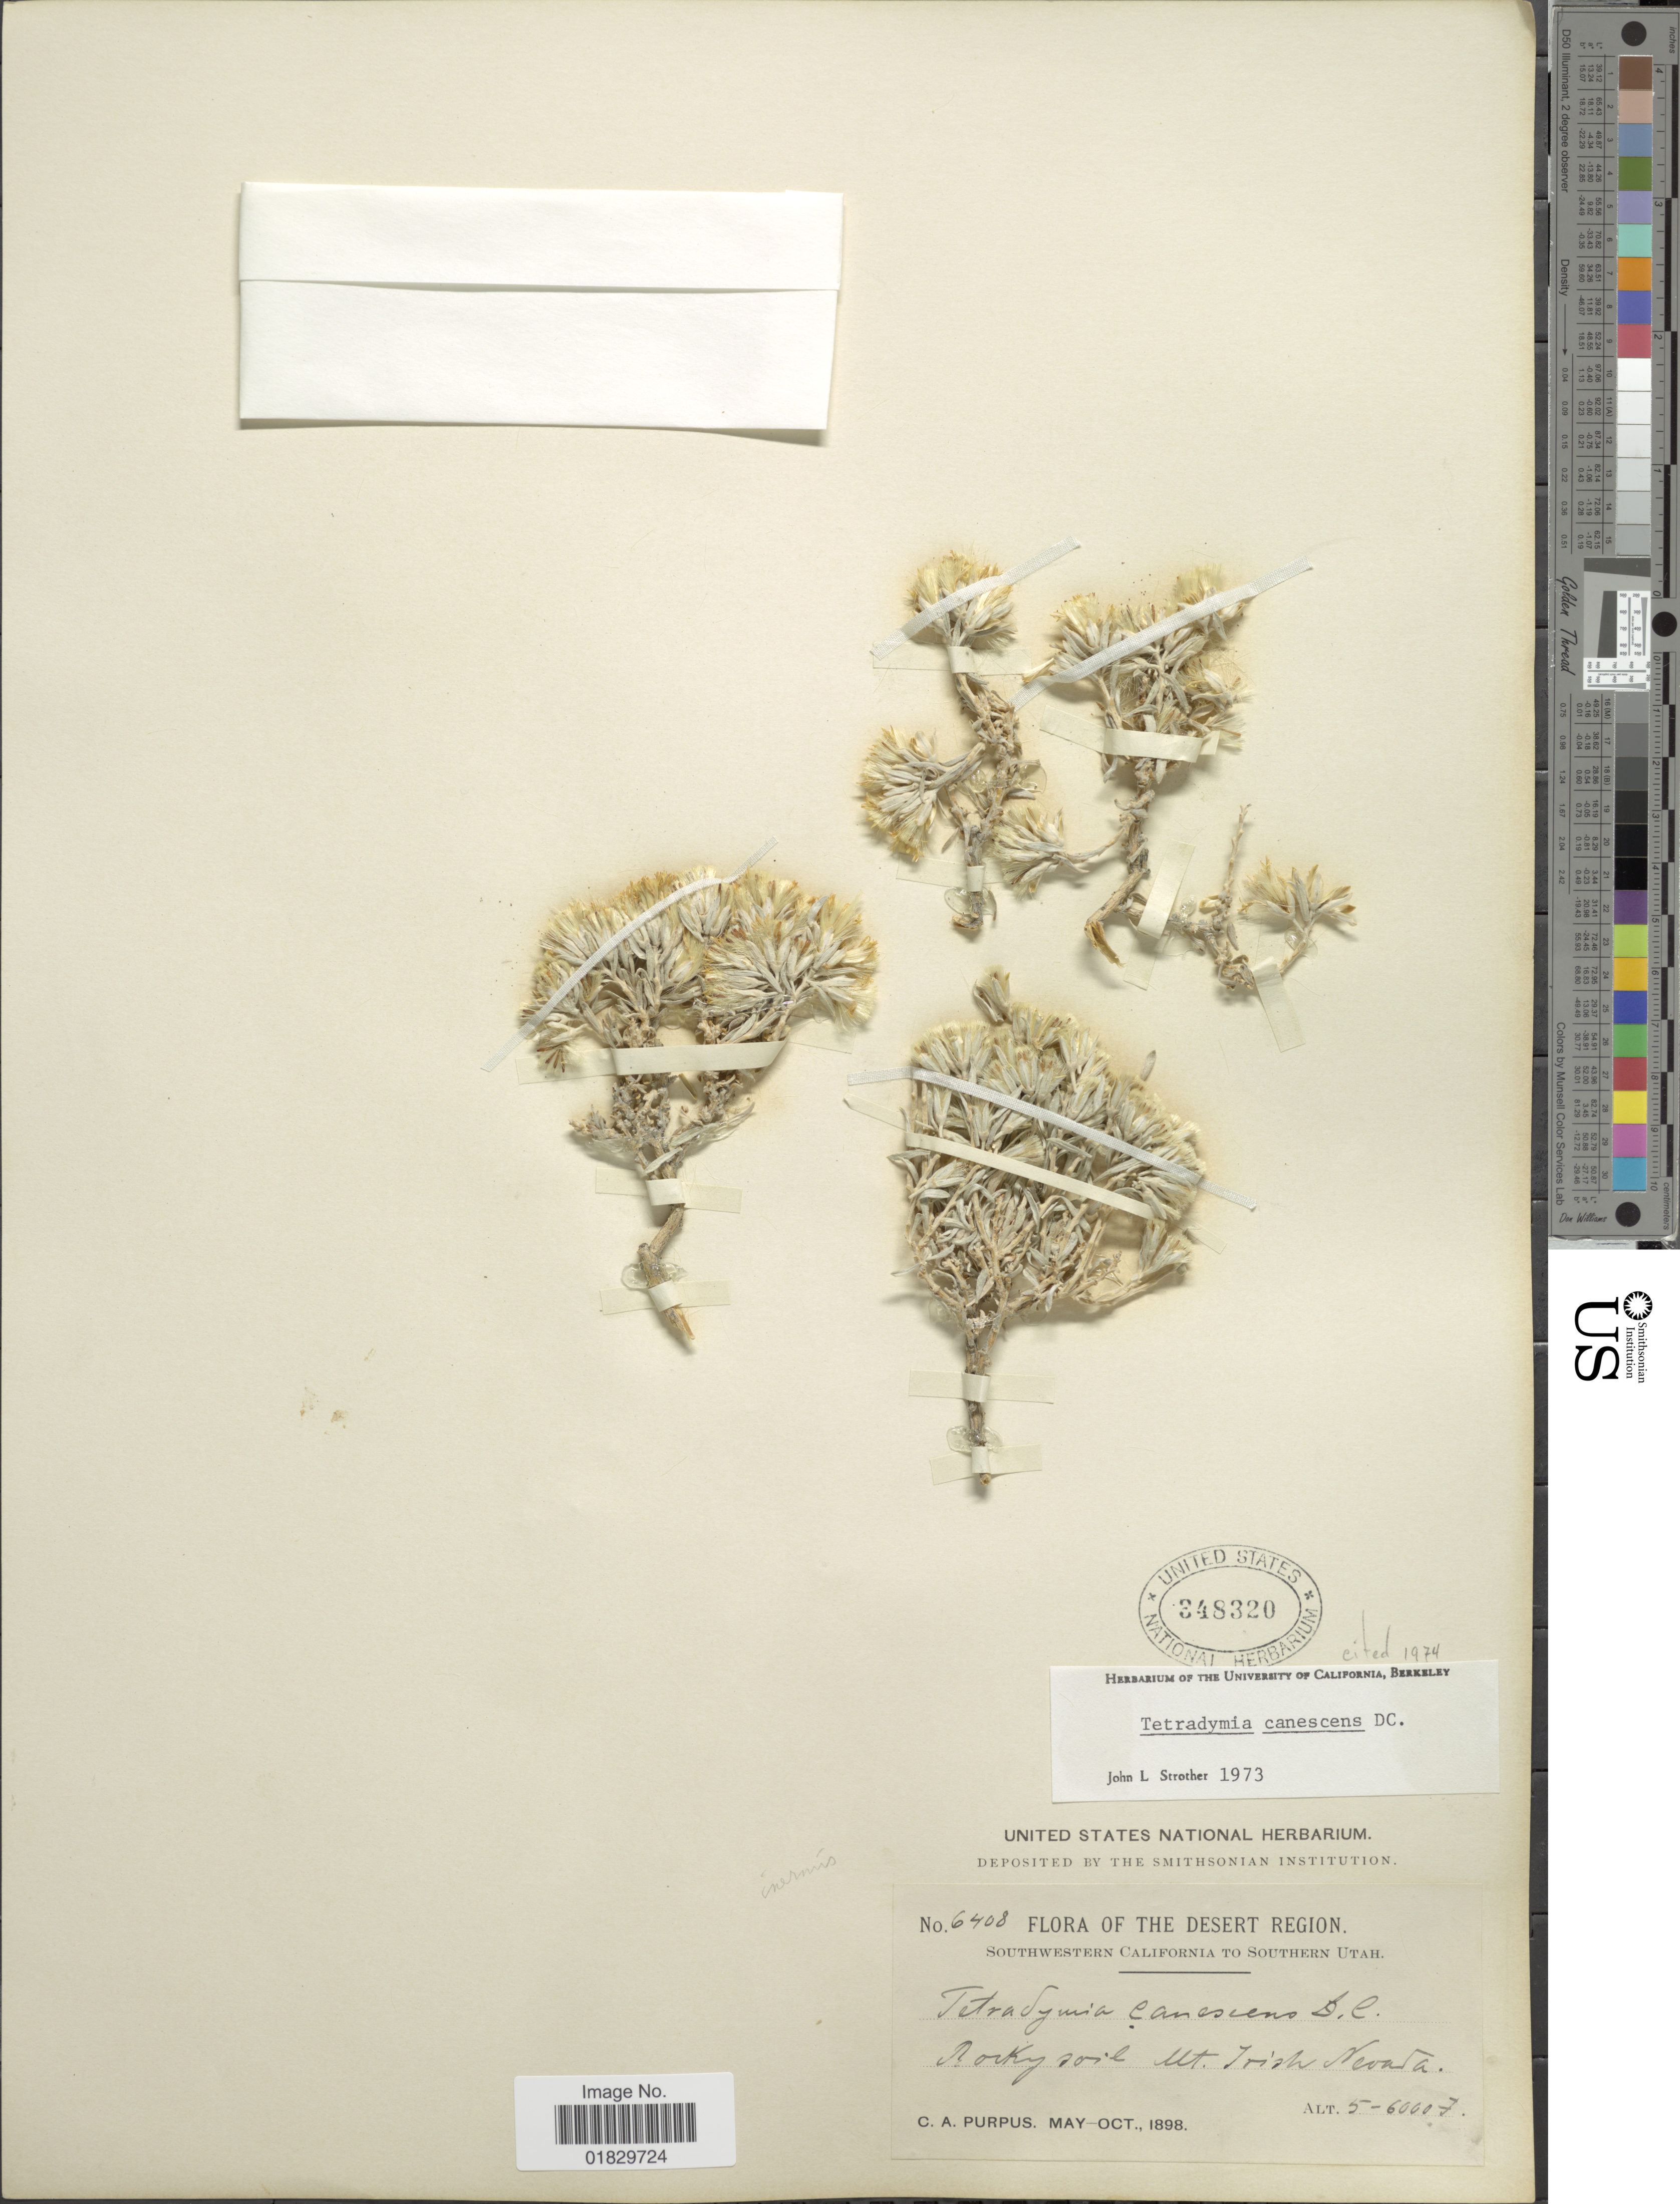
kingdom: Plantae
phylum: Tracheophyta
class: Magnoliopsida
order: Asterales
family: Asteraceae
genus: Tetradymia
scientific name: Tetradymia canescens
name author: DC.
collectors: C. A. Purpus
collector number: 6408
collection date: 1898-05/1898-10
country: United States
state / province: Nevada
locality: Desert Region. Southwestern California to Southern Utah. Rocky soil, Mt. Trish Nevada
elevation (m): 1524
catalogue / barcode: US 348320